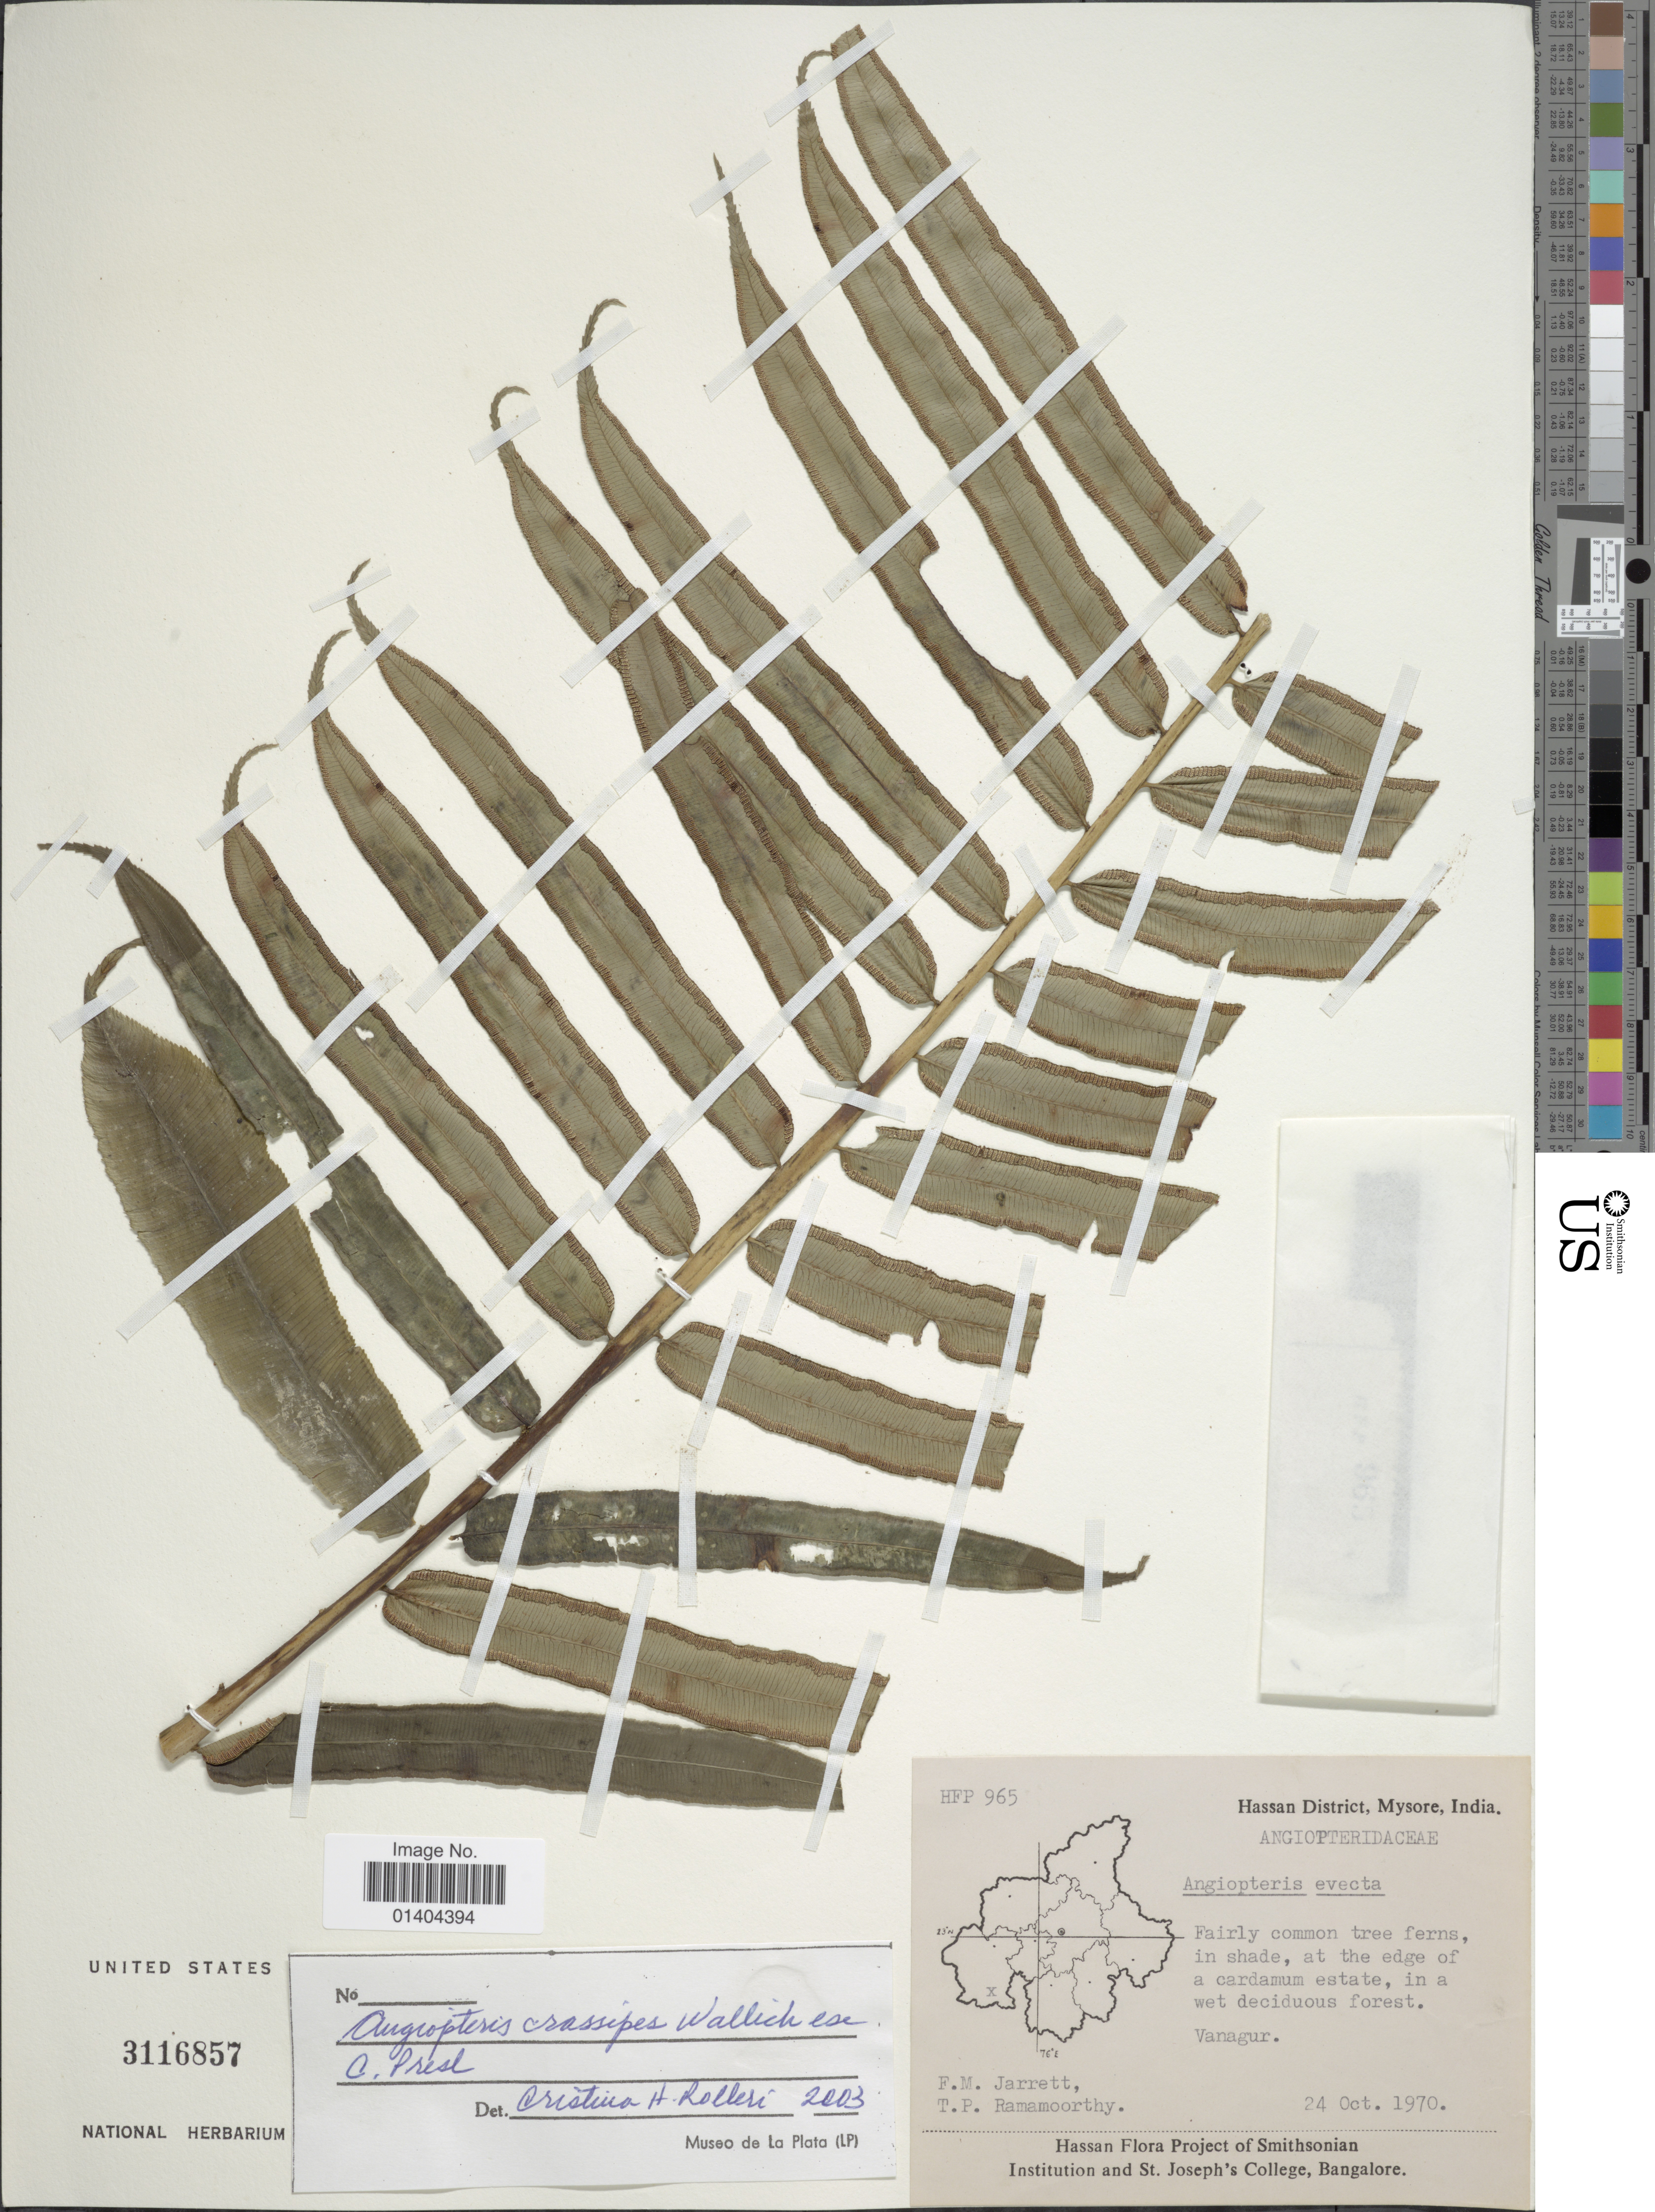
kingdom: Plantae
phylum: Tracheophyta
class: Polypodiopsida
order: Marattiales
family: Marattiaceae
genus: Angiopteris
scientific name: Angiopteris crassipes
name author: Wall. ex C. Presl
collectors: F. M. Jarrett & T. P. Ramamoorthy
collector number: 965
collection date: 1970-10-24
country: India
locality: Hassan Disstrict, Mysore, Vanagur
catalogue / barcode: US 3116857